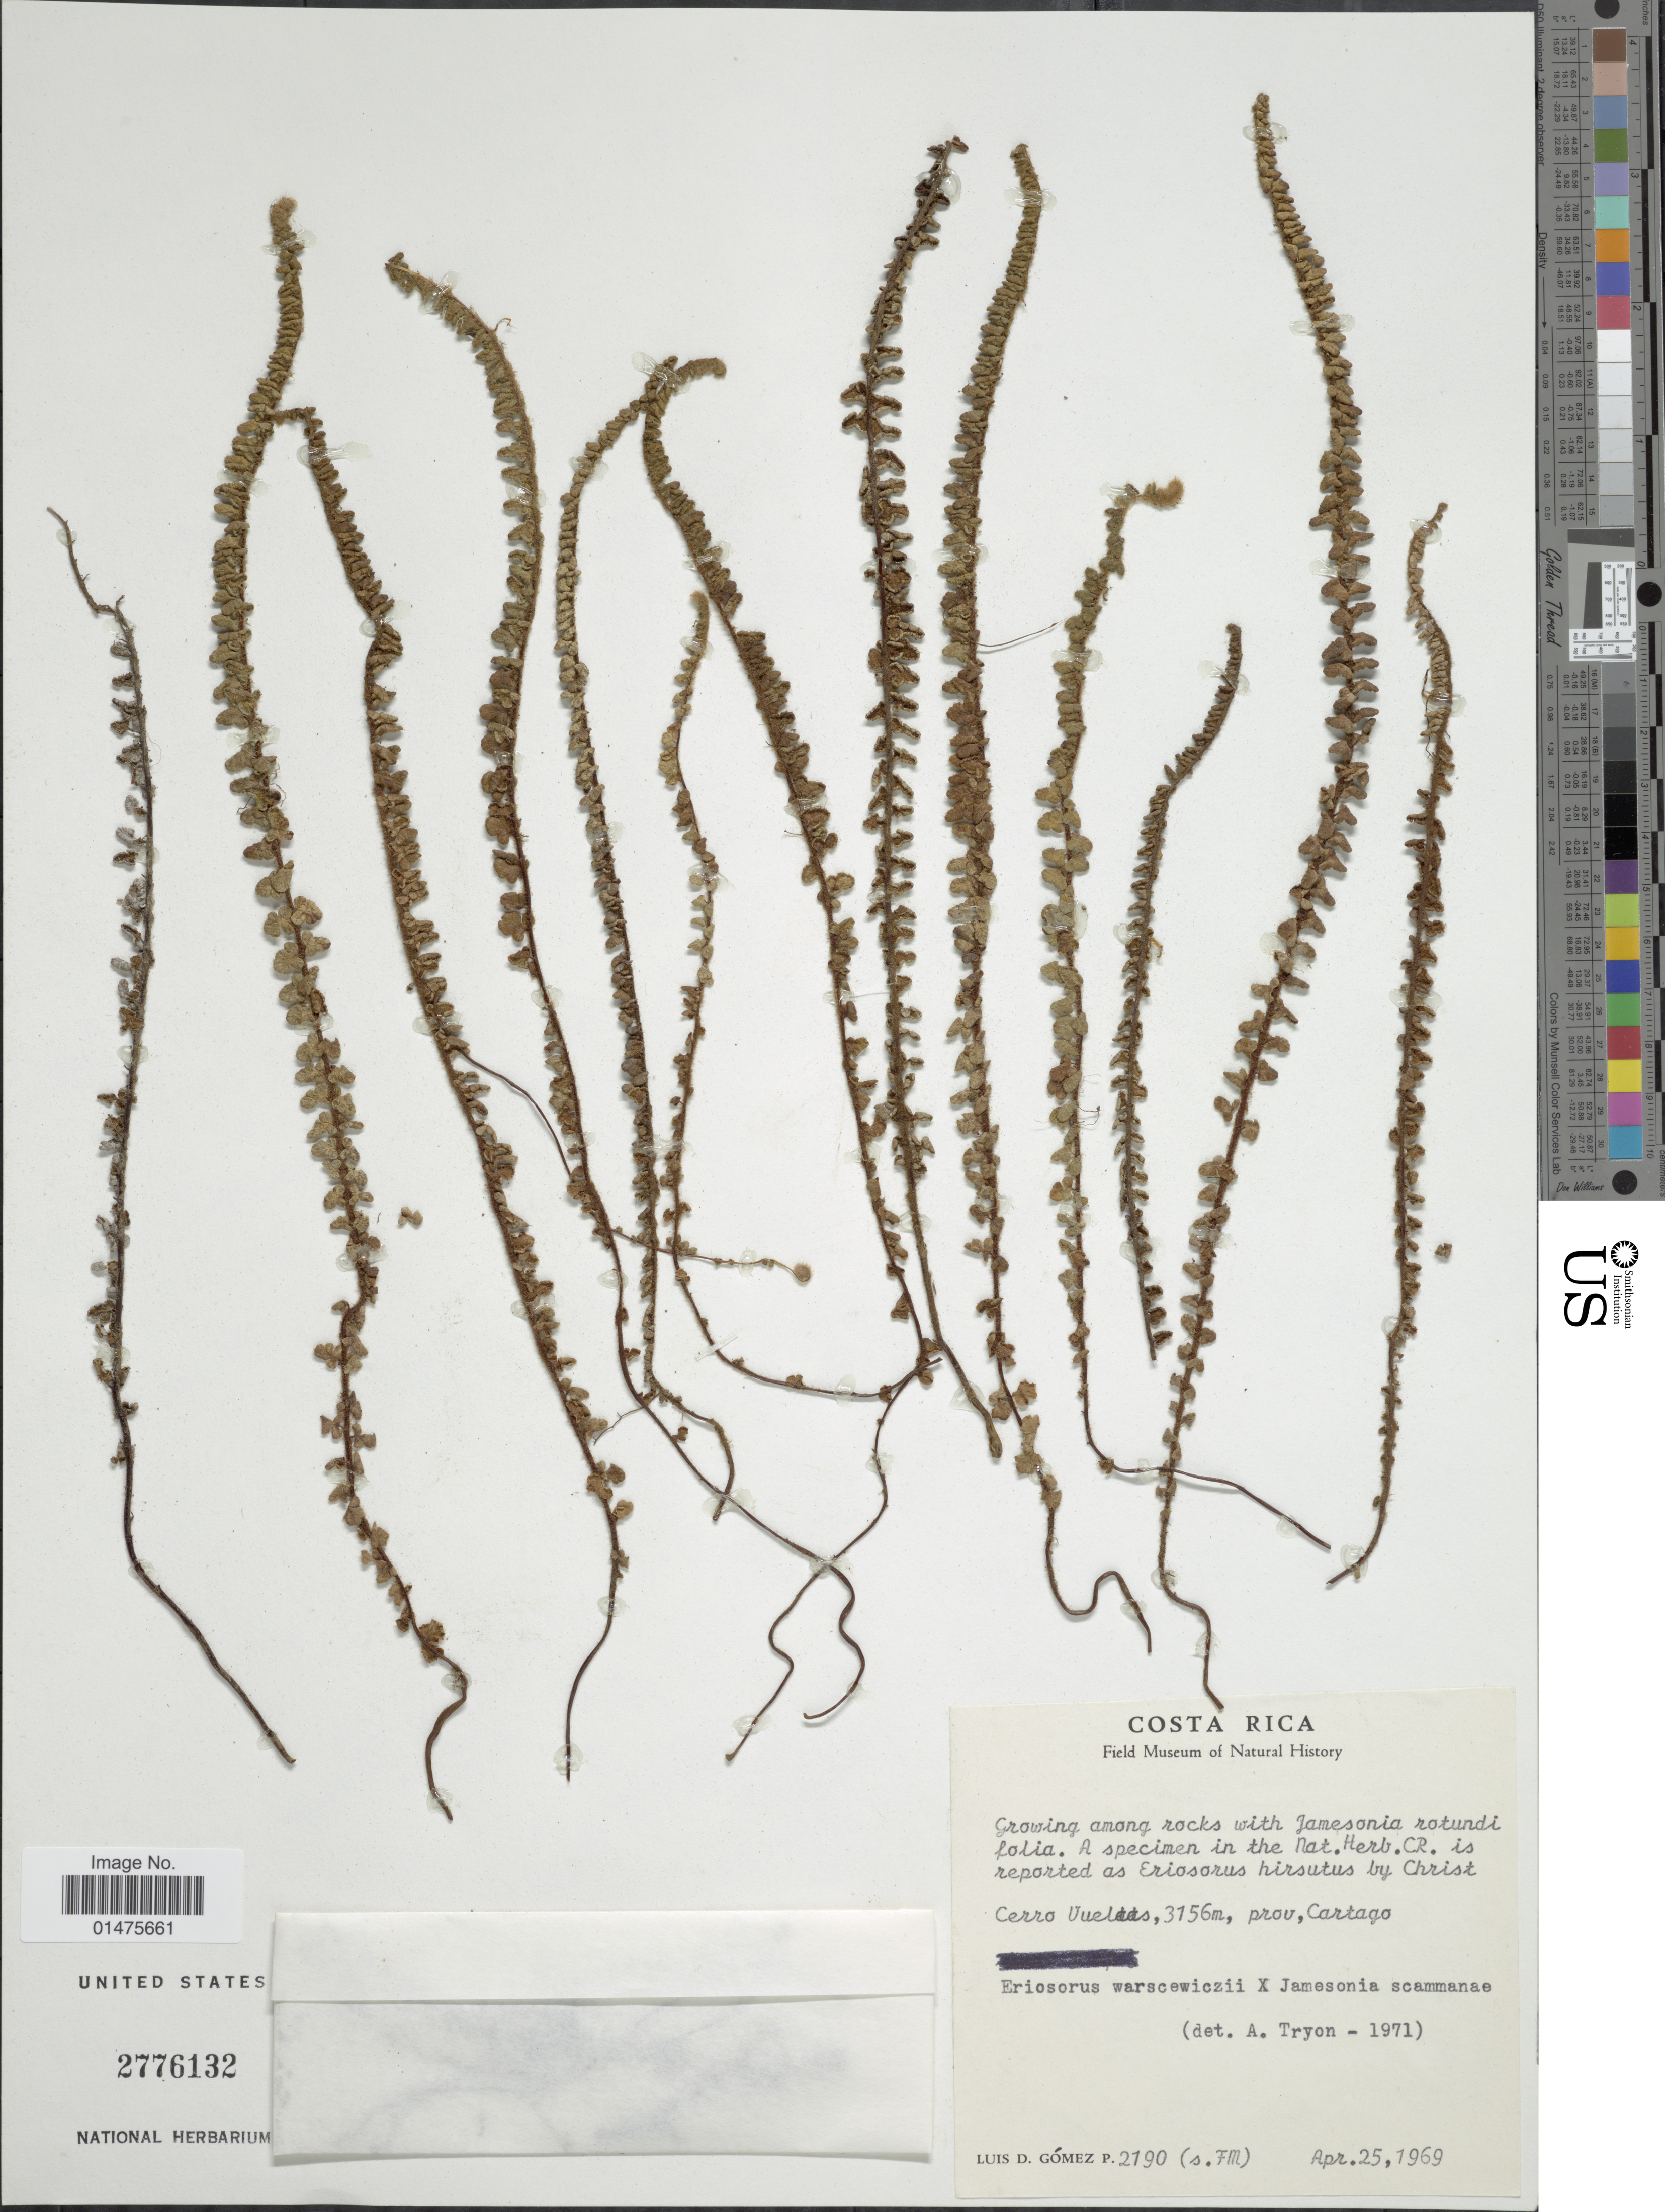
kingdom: Plantae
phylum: Tracheophyta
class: Polypodiopsida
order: Polypodiales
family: Pteridaceae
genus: Jamesonia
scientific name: Jamesonia warscewiczii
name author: (Mett.) Christenh.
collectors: L. D. Gómez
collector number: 2190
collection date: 1969-04-25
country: Costa Rica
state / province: Cartago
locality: Cerro Vueltas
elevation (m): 3156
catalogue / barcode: US 2776132